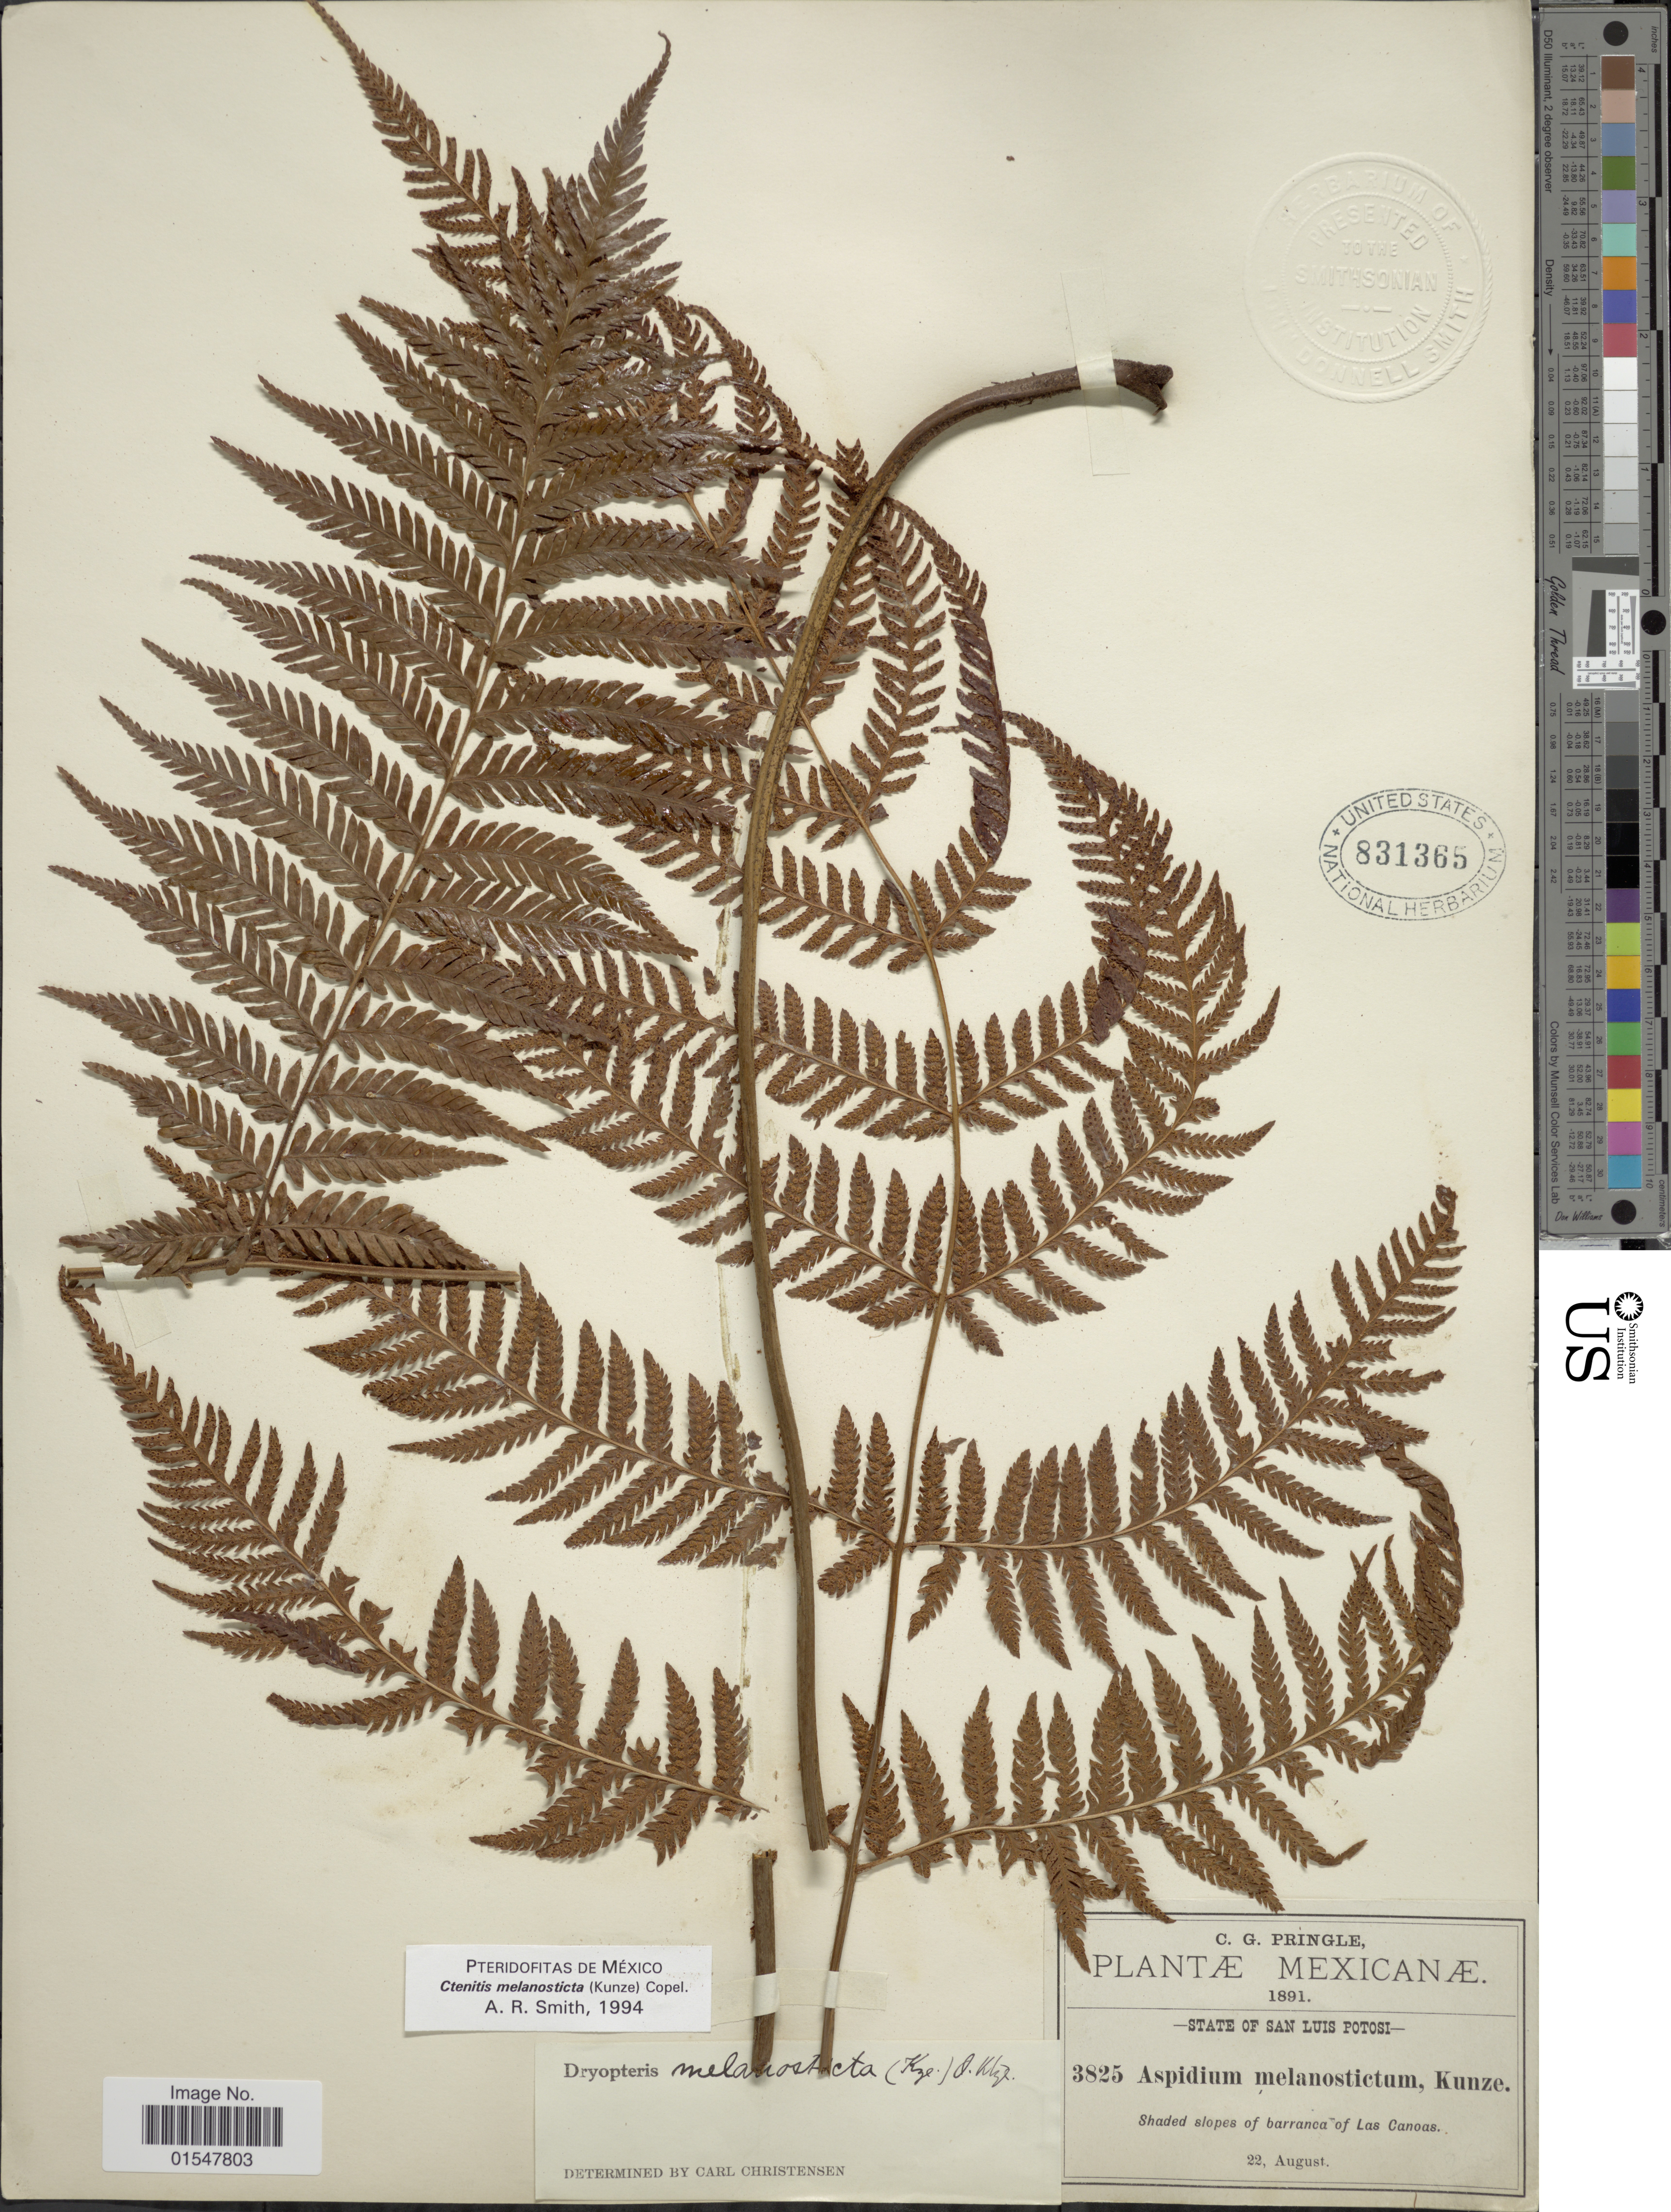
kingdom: Plantae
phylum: Tracheophyta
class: Polypodiopsida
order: Polypodiales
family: Dryopteridaceae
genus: Ctenitis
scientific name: Ctenitis melanosticta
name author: (Kunze) Copel.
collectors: C. G. Pringle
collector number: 3825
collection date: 1891-08-22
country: Mexico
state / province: San Luis Potosí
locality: Mexicanae, State of San Luis Potosi, Shaded slopes of barranca of Las Canoas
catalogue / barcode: US 831365